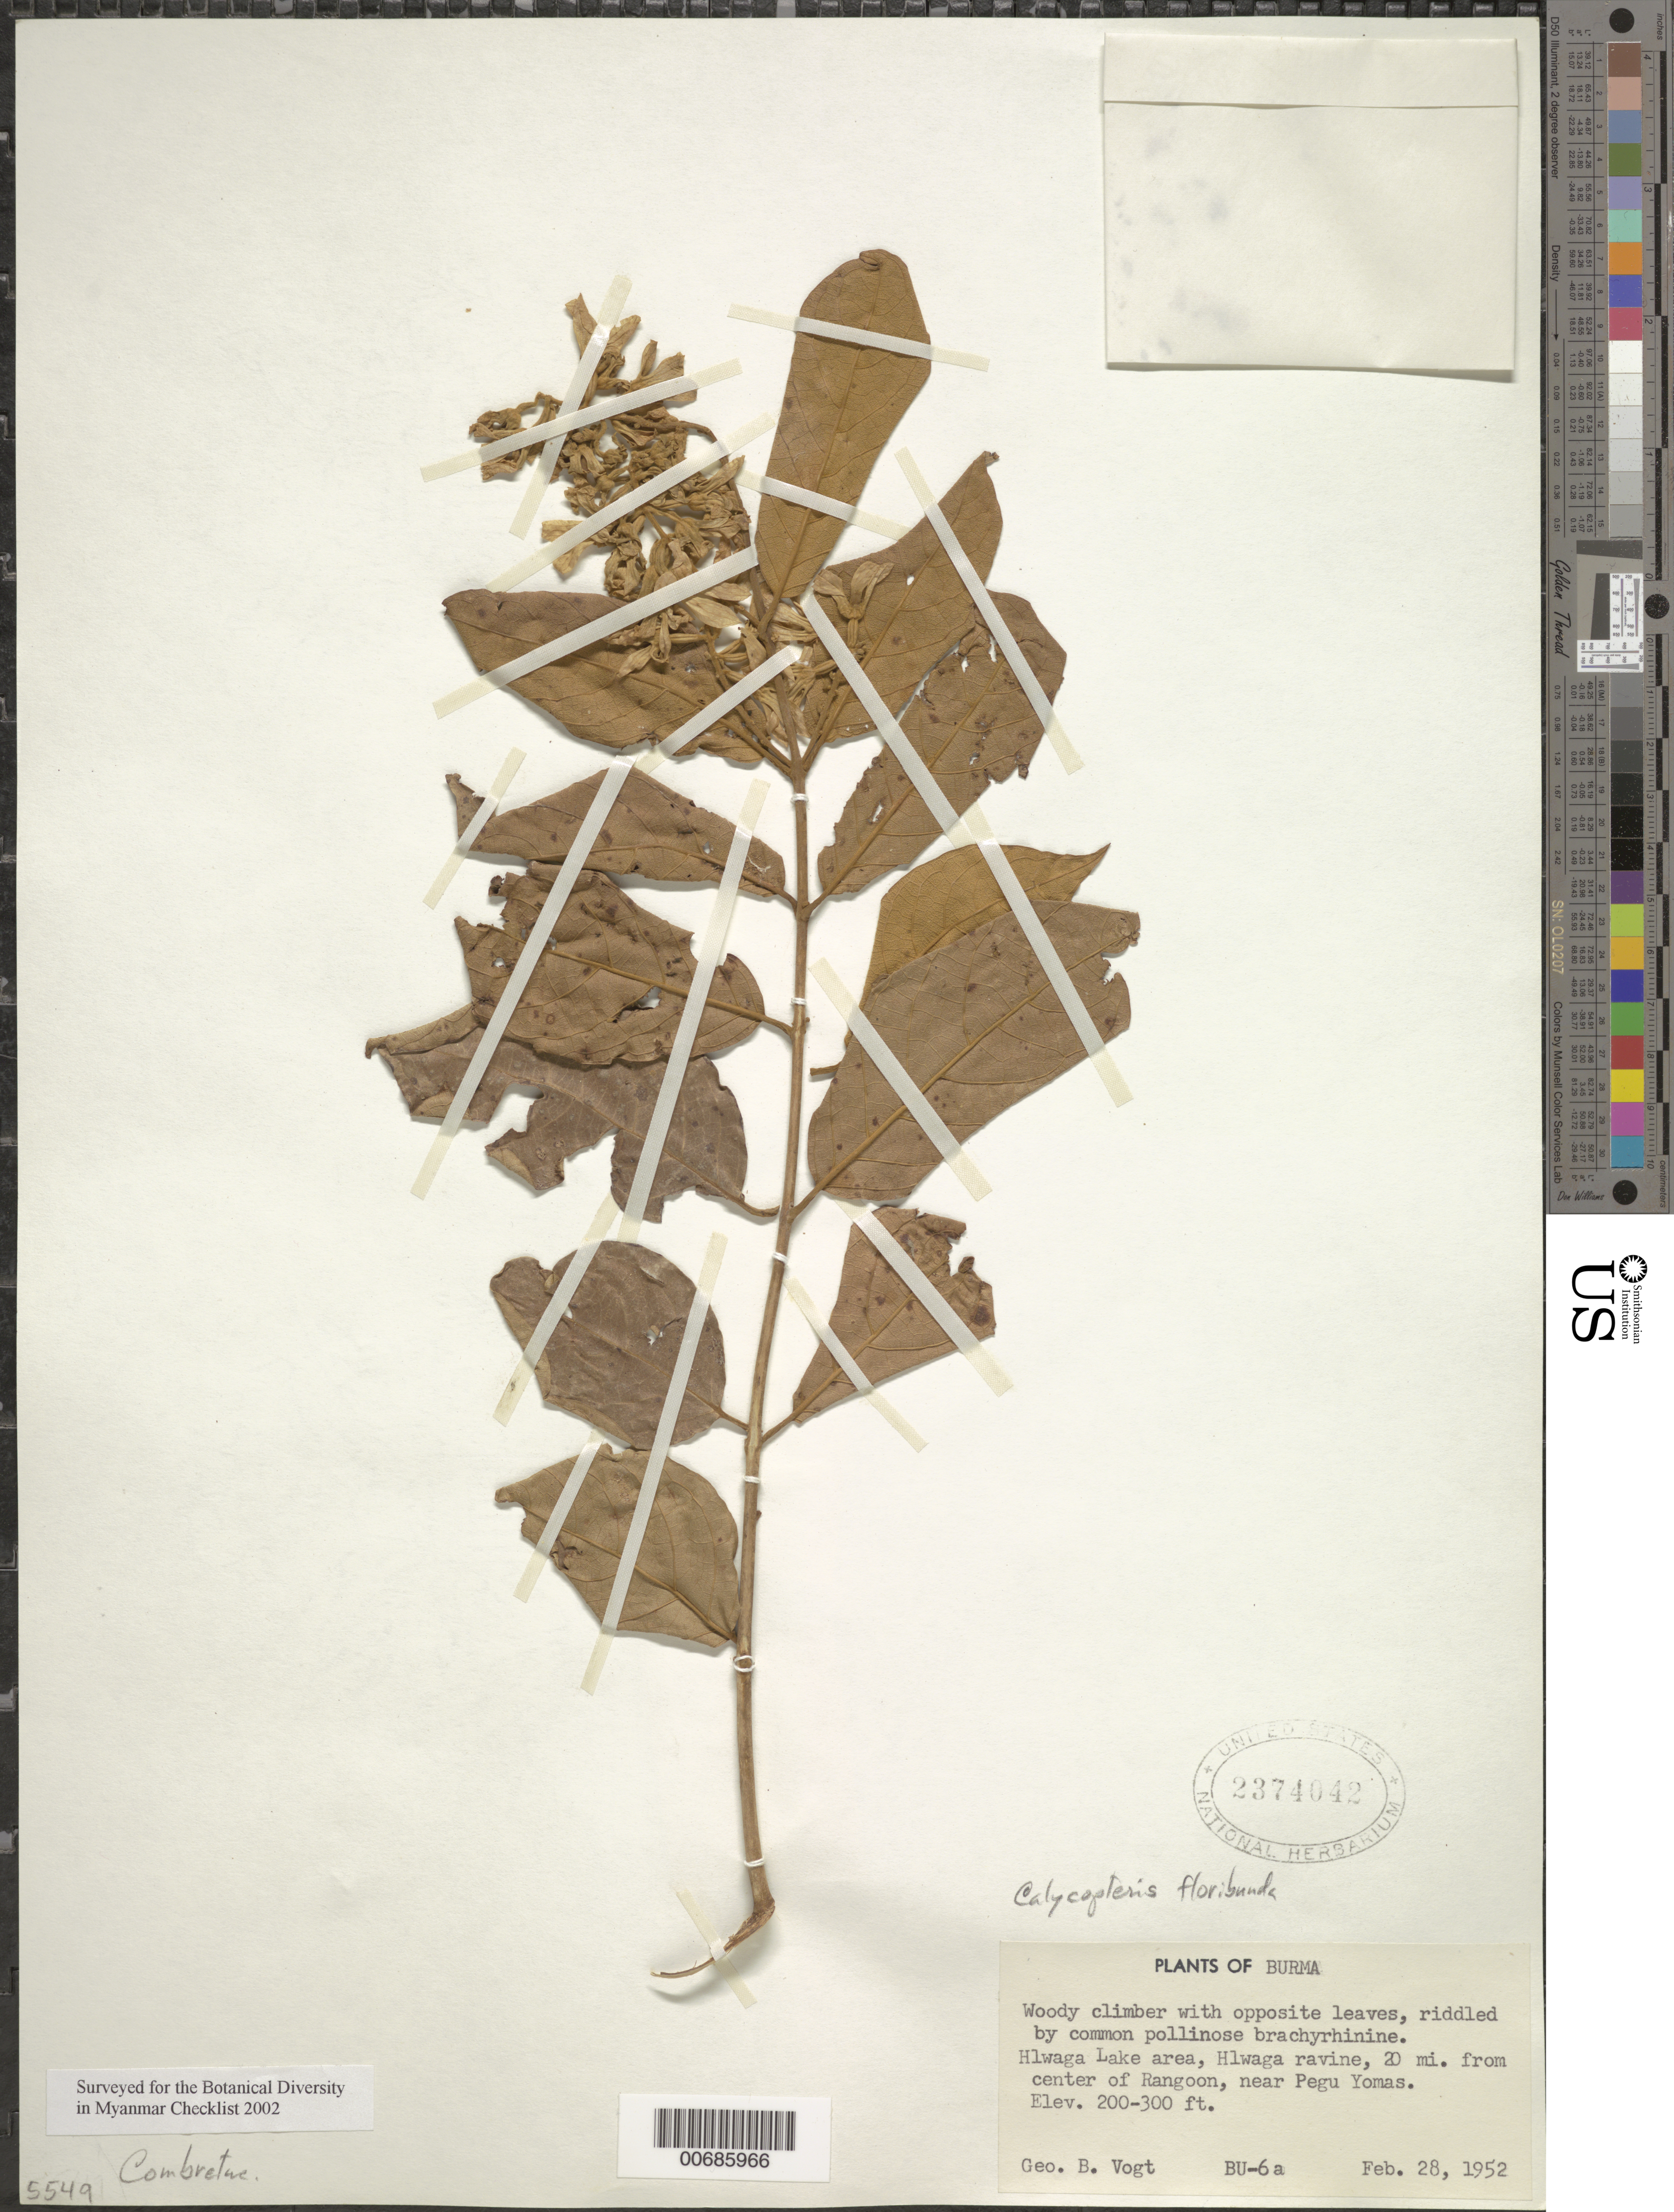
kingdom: Plantae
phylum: Tracheophyta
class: Magnoliopsida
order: Myrtales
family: Combretaceae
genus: Getonia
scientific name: Getonia floribunda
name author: Roxb.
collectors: G. Vogt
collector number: BU-6a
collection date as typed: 28 Feb 1952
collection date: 1952-02-28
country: Myanmar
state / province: Yangon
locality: Rangoon, 20 mi. from; Hlwaga Lake area, Hlwaga Ravine, Pegu Lomas, S spur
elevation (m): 61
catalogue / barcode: US 2374042